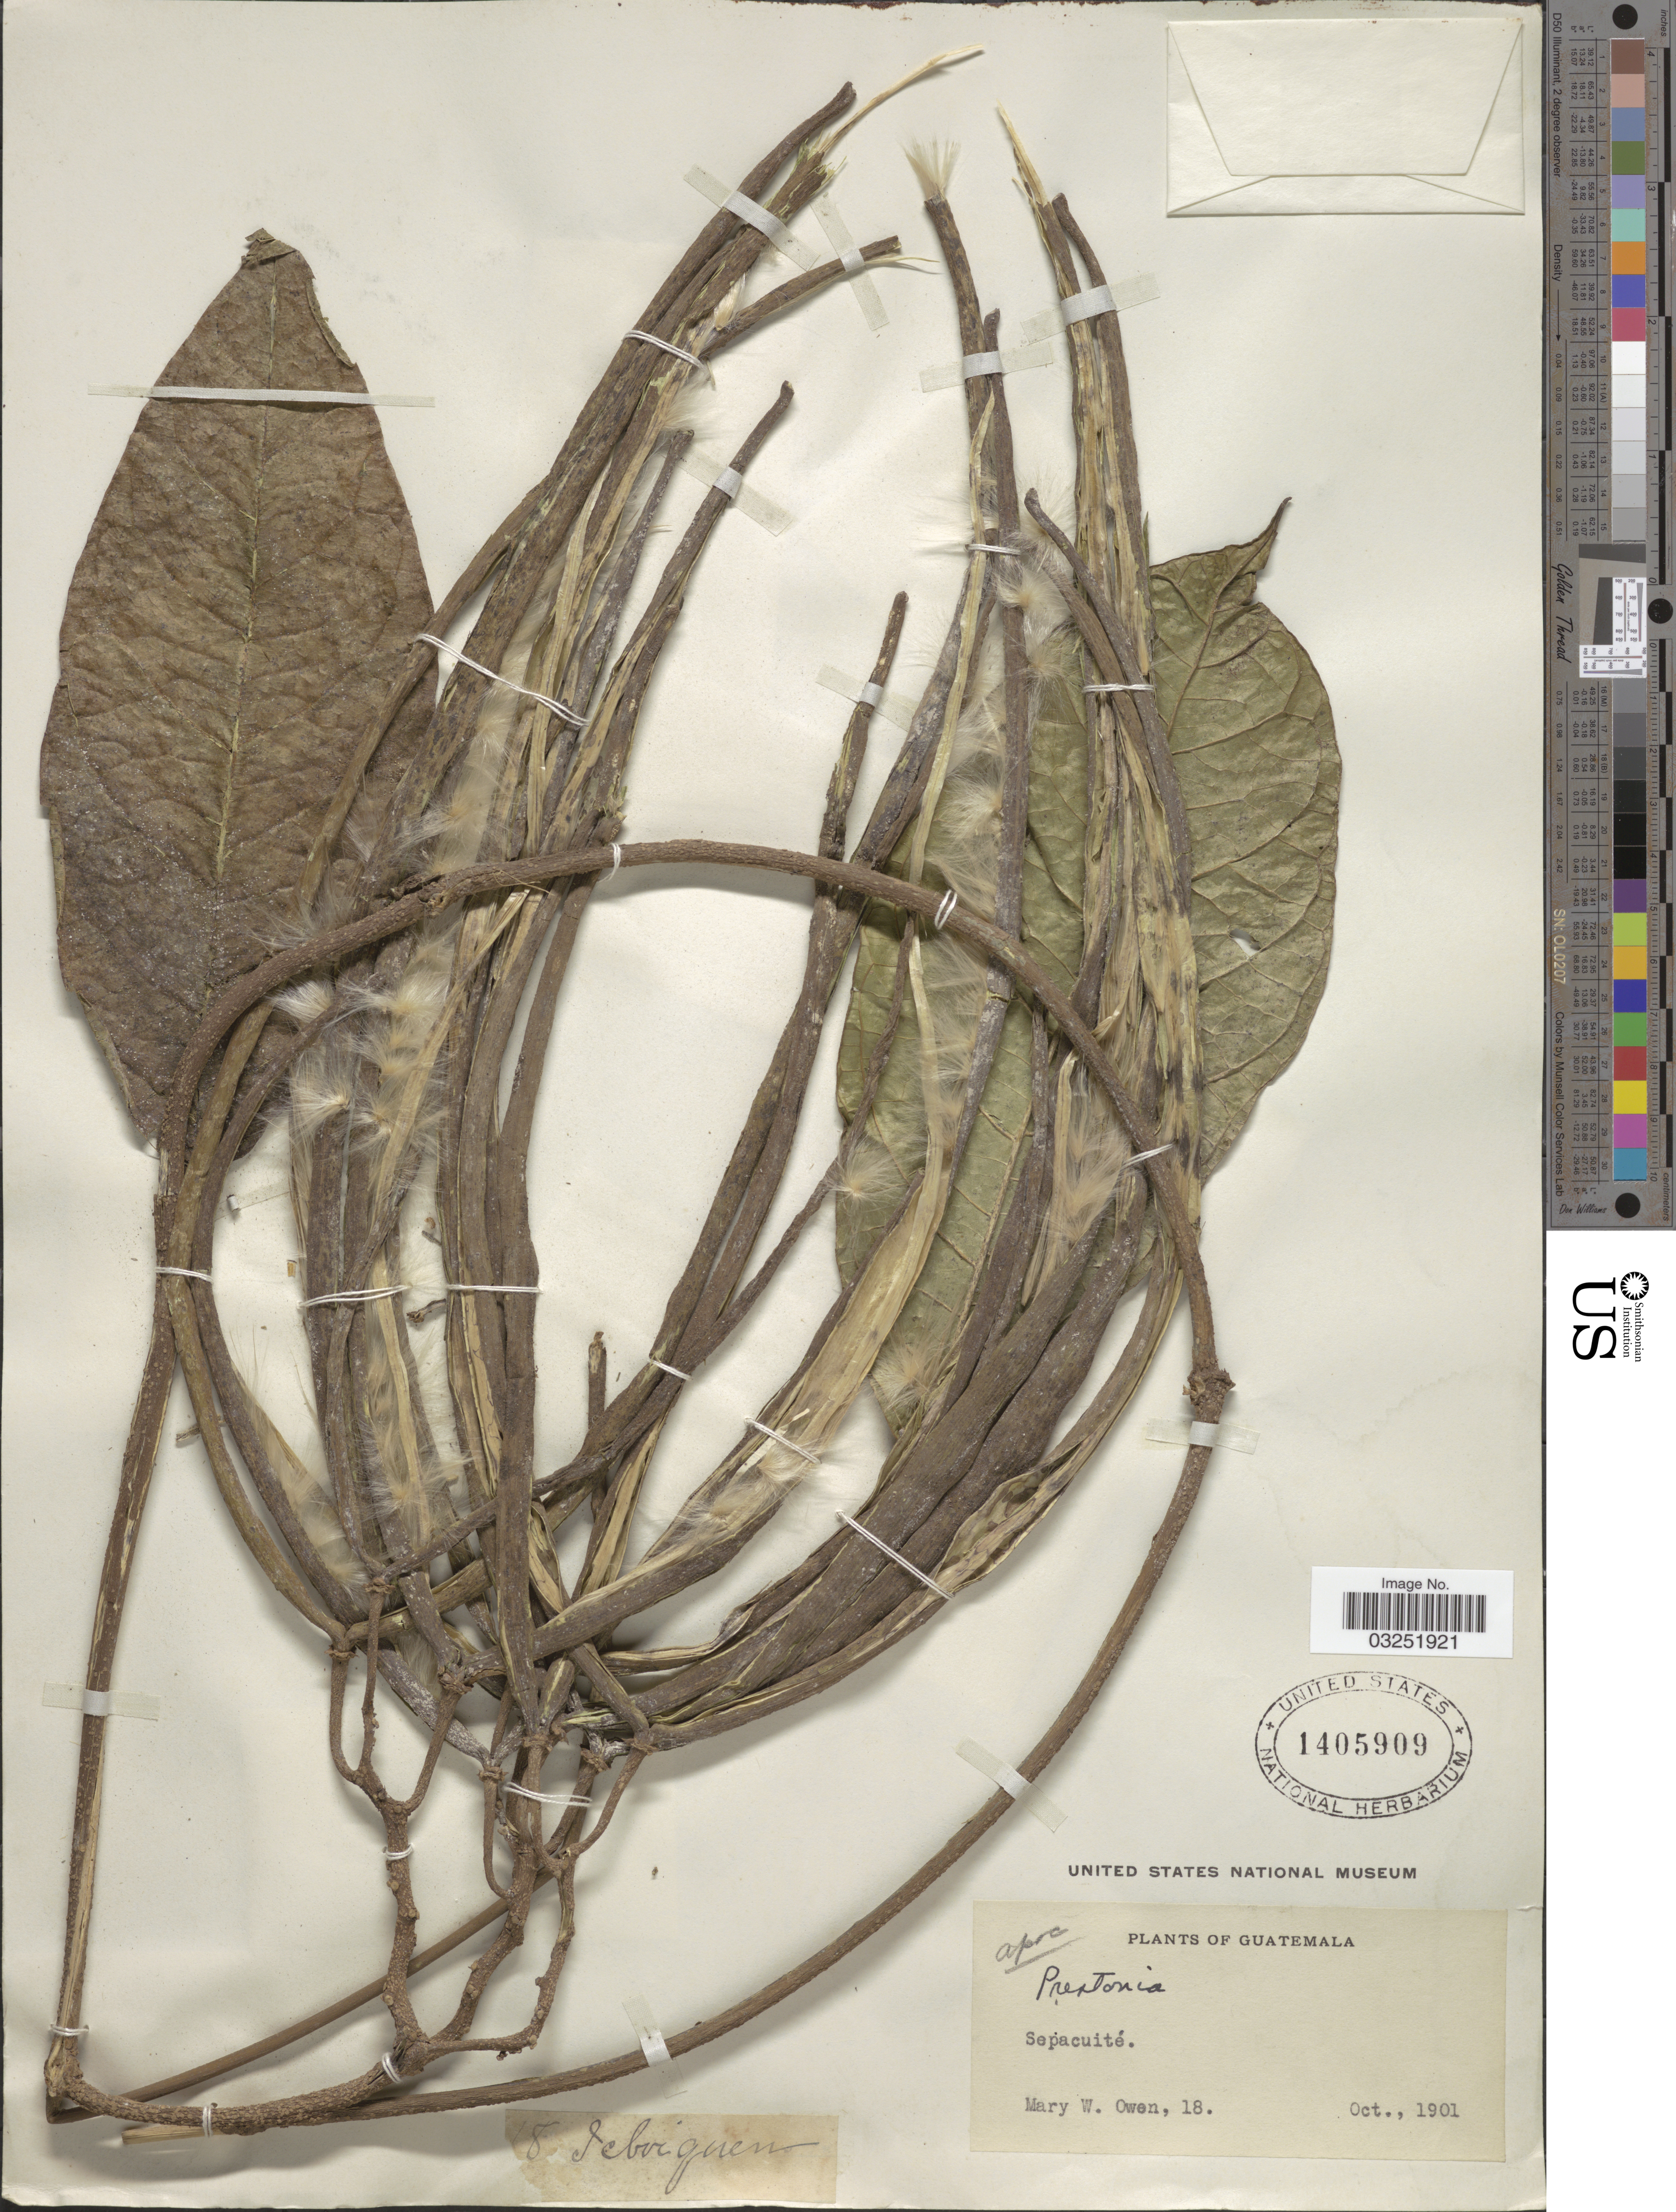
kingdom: Plantae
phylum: Tracheophyta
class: Magnoliopsida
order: Gentianales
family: Apocynaceae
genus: Prestonia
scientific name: Prestonia sp.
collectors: M. W. Owen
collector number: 18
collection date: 1901-10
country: Guatemala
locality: Sepacuité.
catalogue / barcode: US 1405909